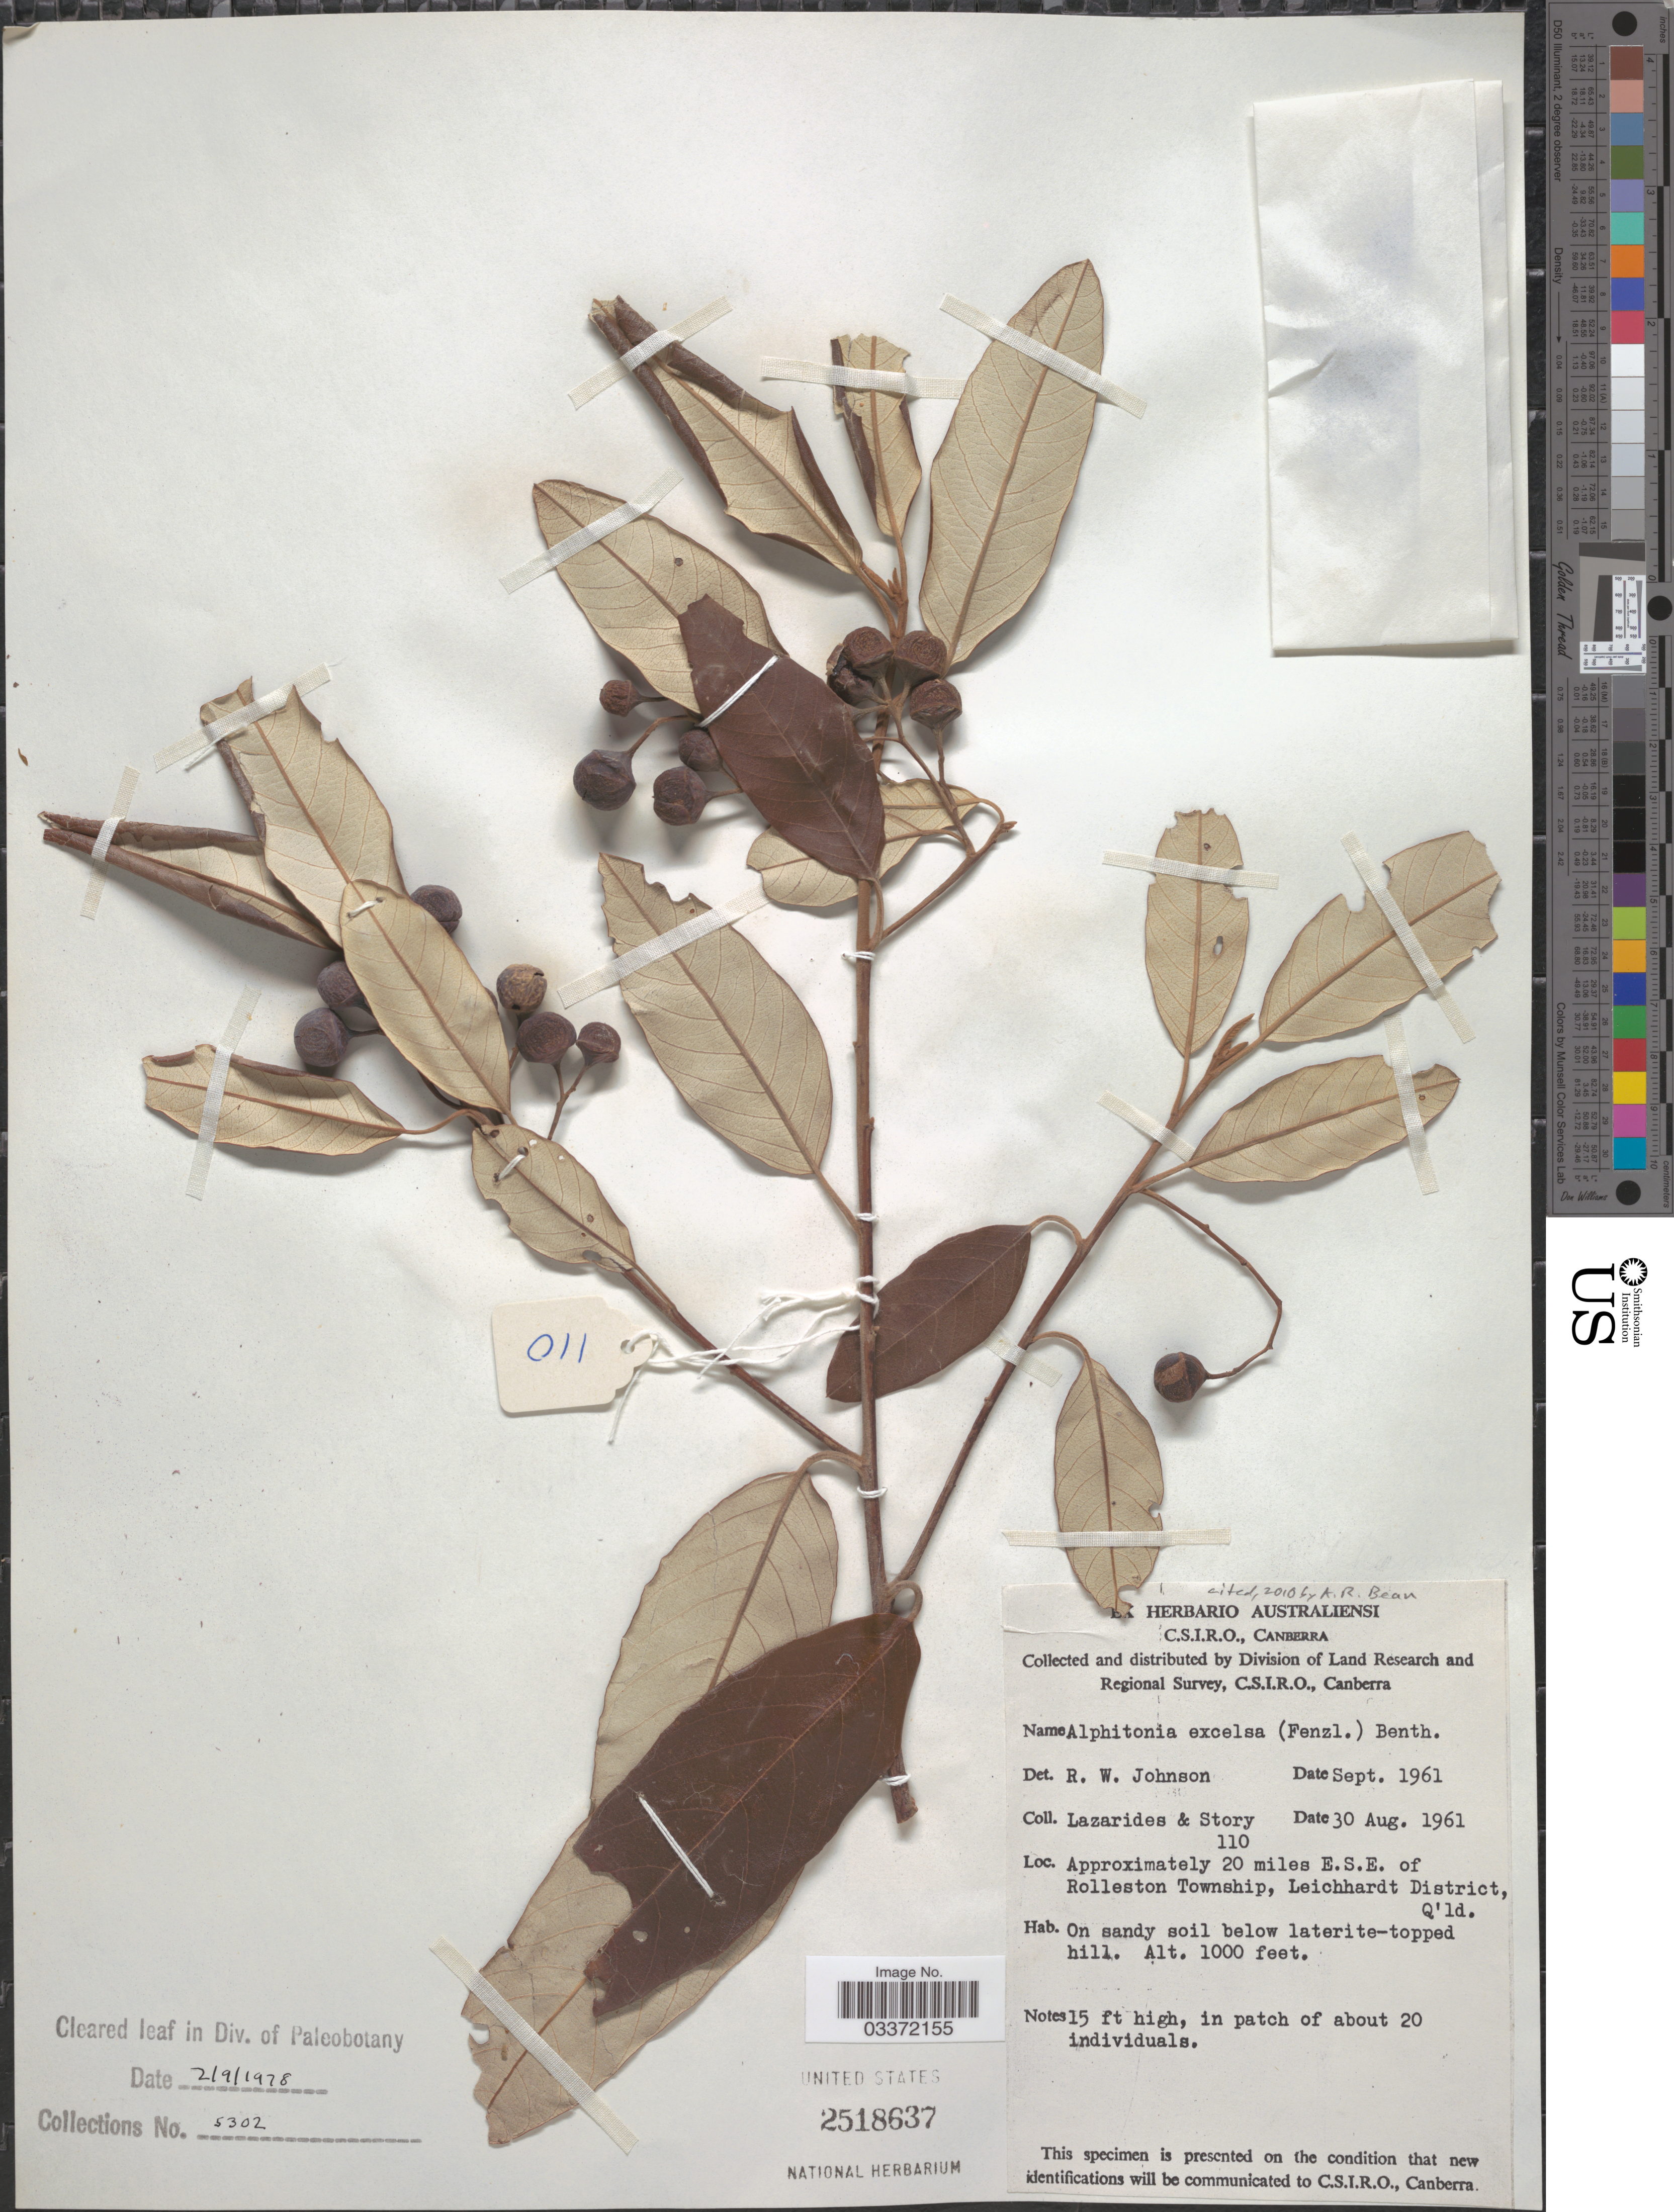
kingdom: Plantae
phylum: Tracheophyta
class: Magnoliopsida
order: Rosales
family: Rhamnaceae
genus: Alphitonia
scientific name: Alphitonia excelsa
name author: Reissek ex Endl.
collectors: M. Lazarides & -. Story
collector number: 110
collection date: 1961-08-30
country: Australia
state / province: Queensland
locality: Approximately 20 miles E.S.E. of Rolleston Township, Leichhardt District.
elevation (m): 305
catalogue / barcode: US 2518637